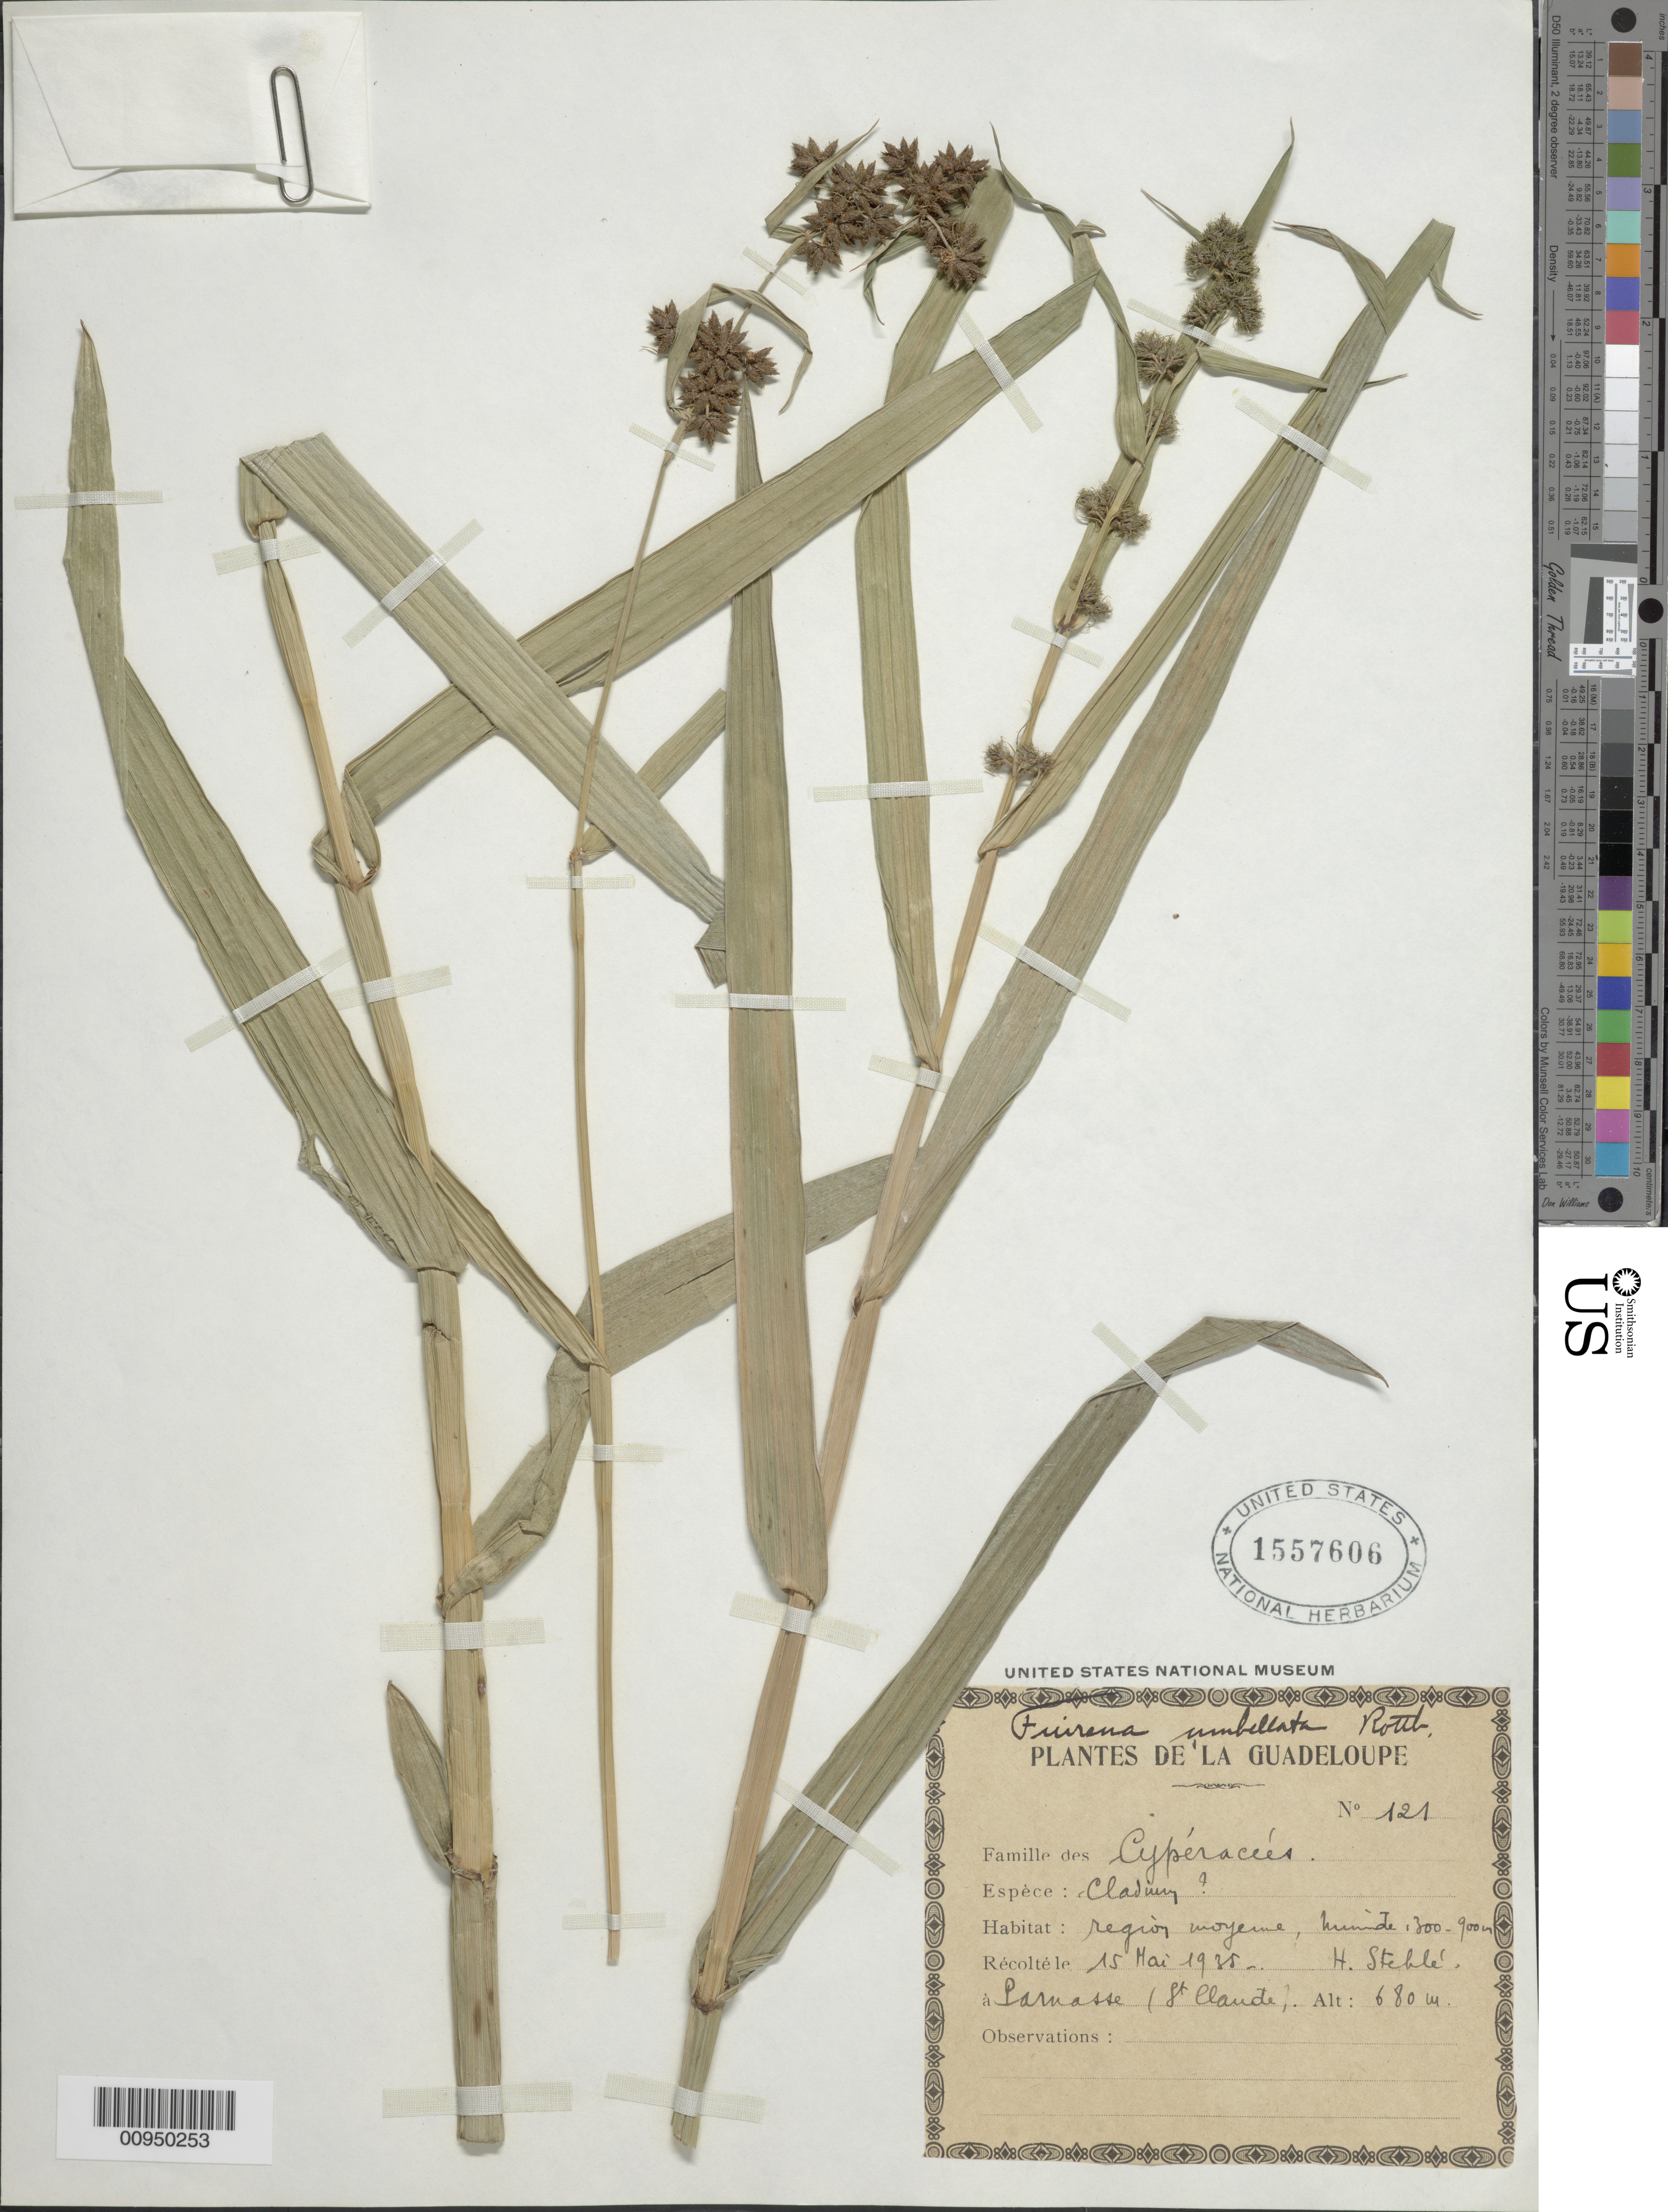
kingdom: Plantae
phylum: Tracheophyta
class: Liliopsida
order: Poales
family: Cyperaceae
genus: Fuirena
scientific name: Fuirena umbellata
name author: Rottb.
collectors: H. Stehlé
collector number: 121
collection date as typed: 15 May 1935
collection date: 1935-05-15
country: Guadeloupe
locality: St. Claude, Parnasse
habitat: Region "moyerme", humide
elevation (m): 680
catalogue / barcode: US 1557606